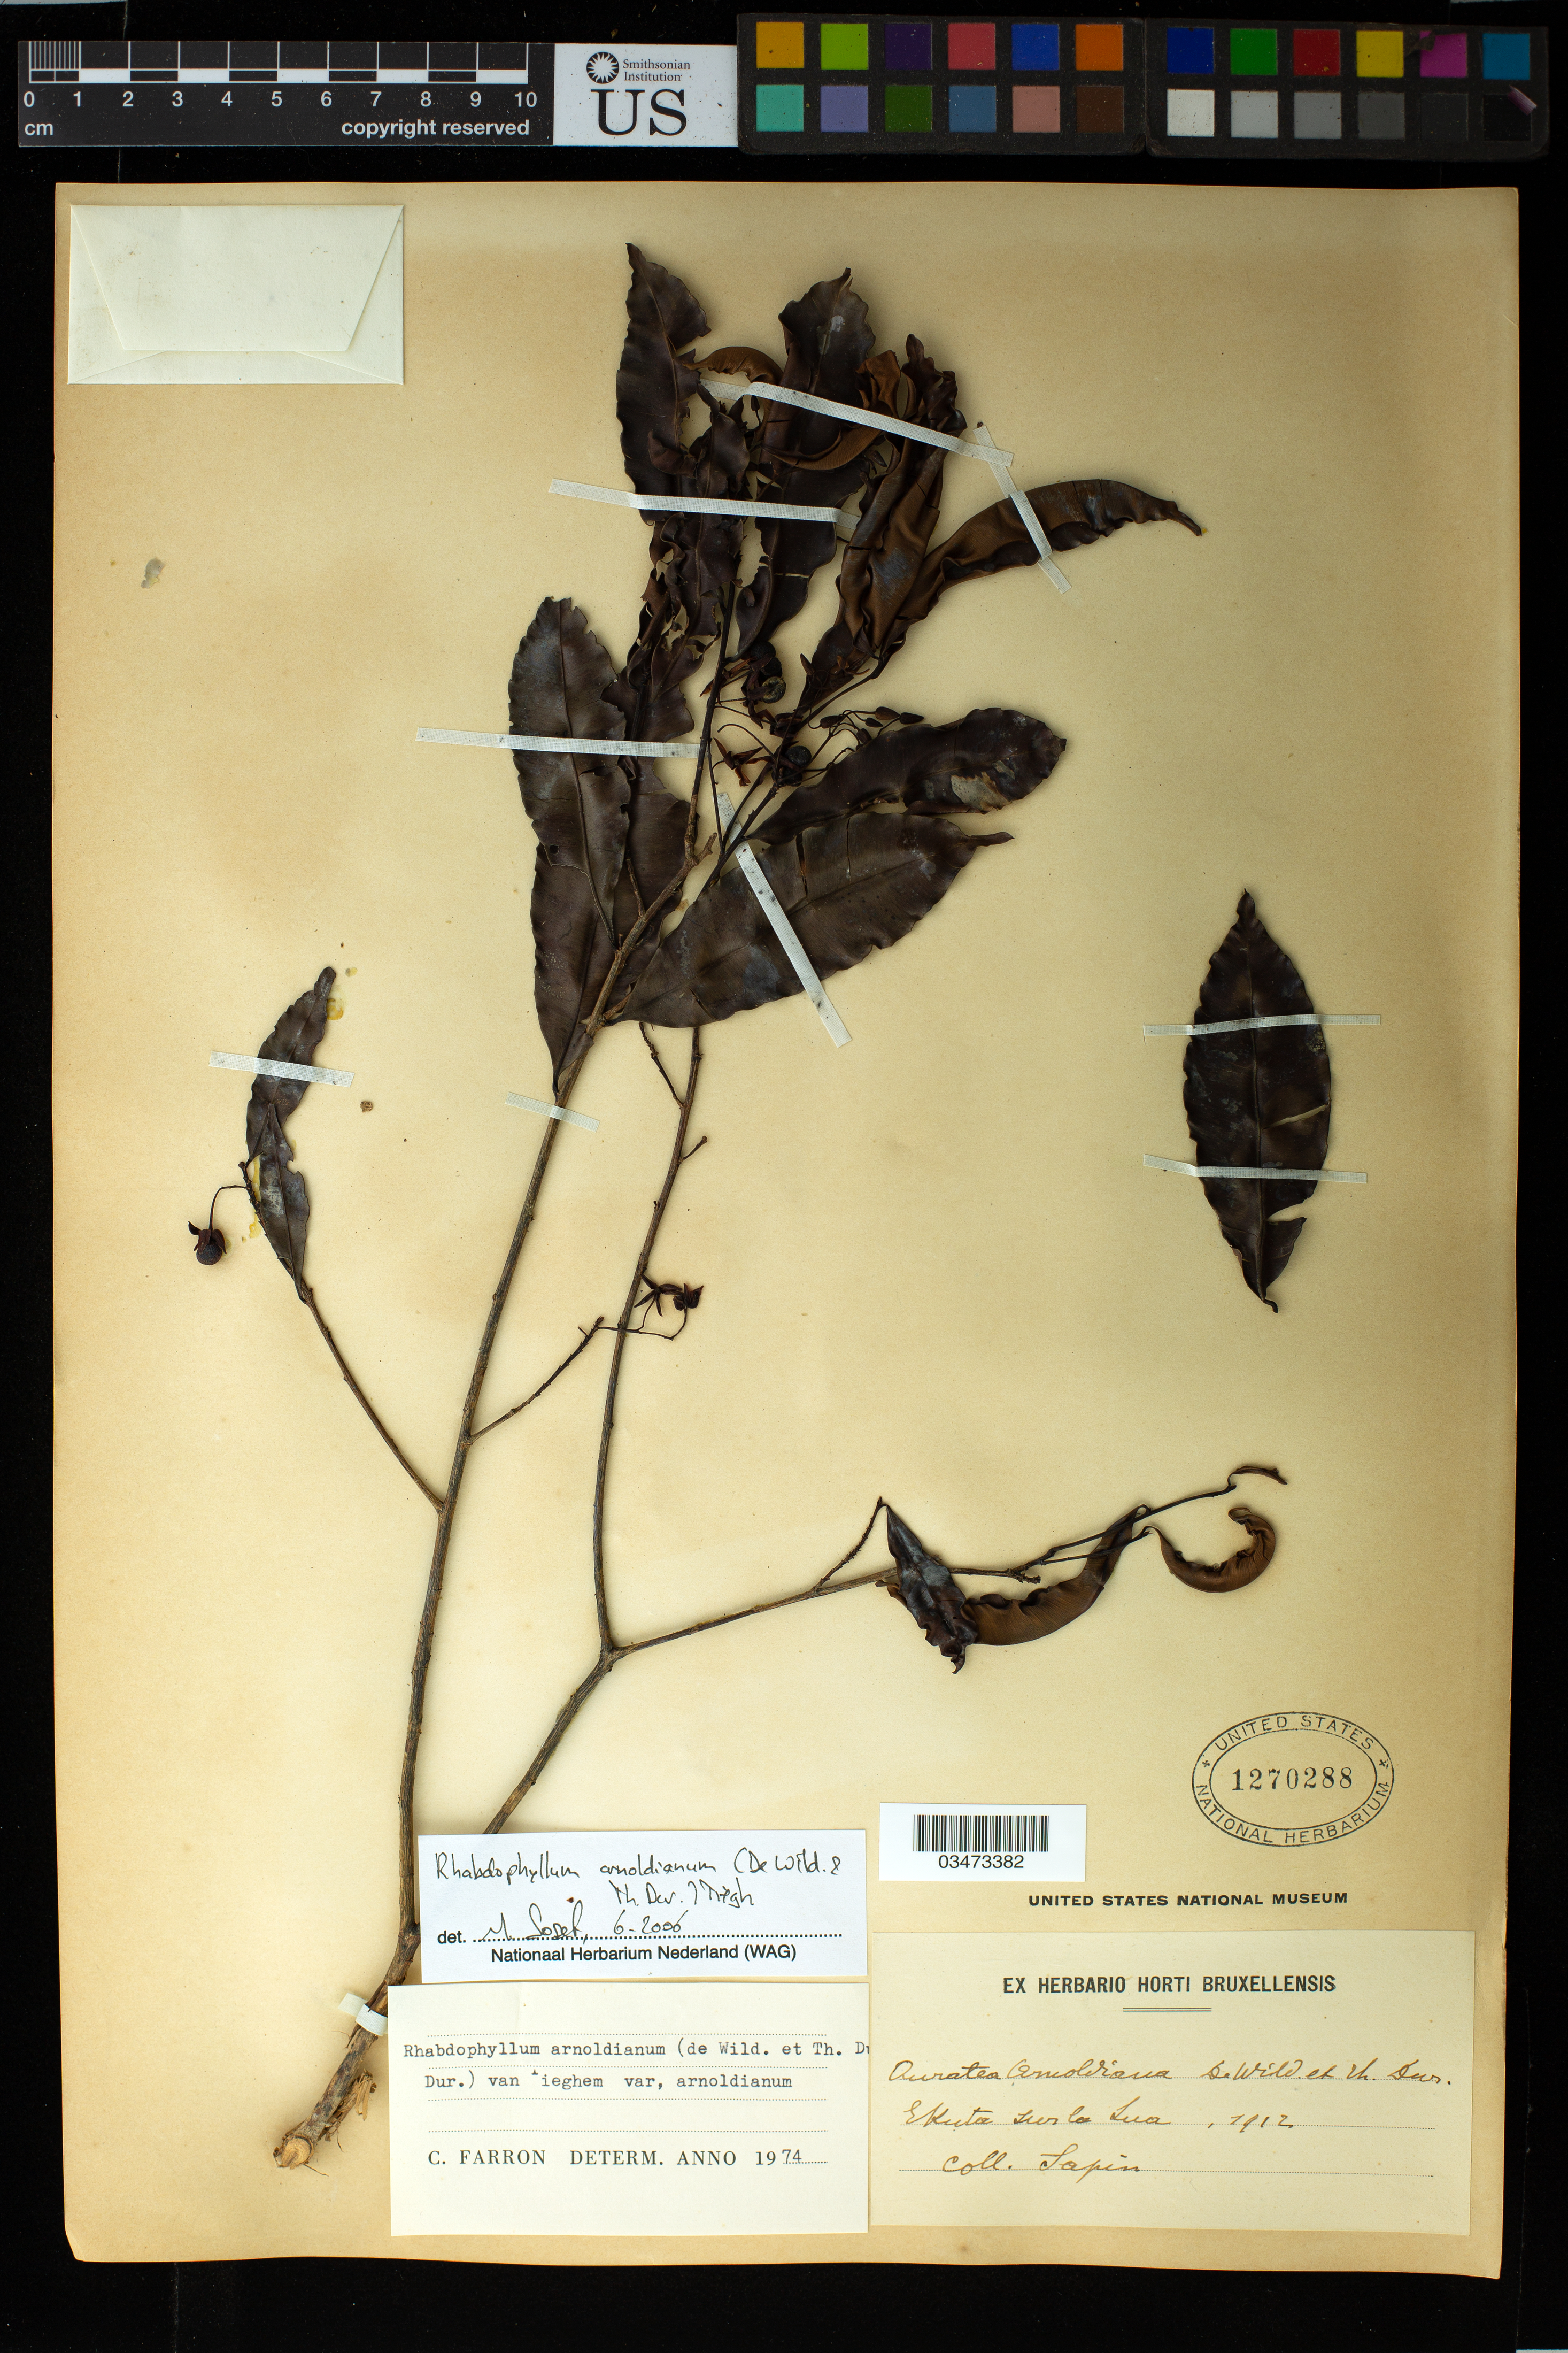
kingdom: Plantae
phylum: Tracheophyta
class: Magnoliopsida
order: Malpighiales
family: Ochnaceae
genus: Rhabdophyllum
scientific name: Rhabdophyllum arnoldianum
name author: (De Wild. & T. Durand) Tiegh.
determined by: Sosef, M. S. M.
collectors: Sapin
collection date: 1912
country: Congo, Democratic Republic of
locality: Ekuta sur la Lua.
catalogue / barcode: US 1270288